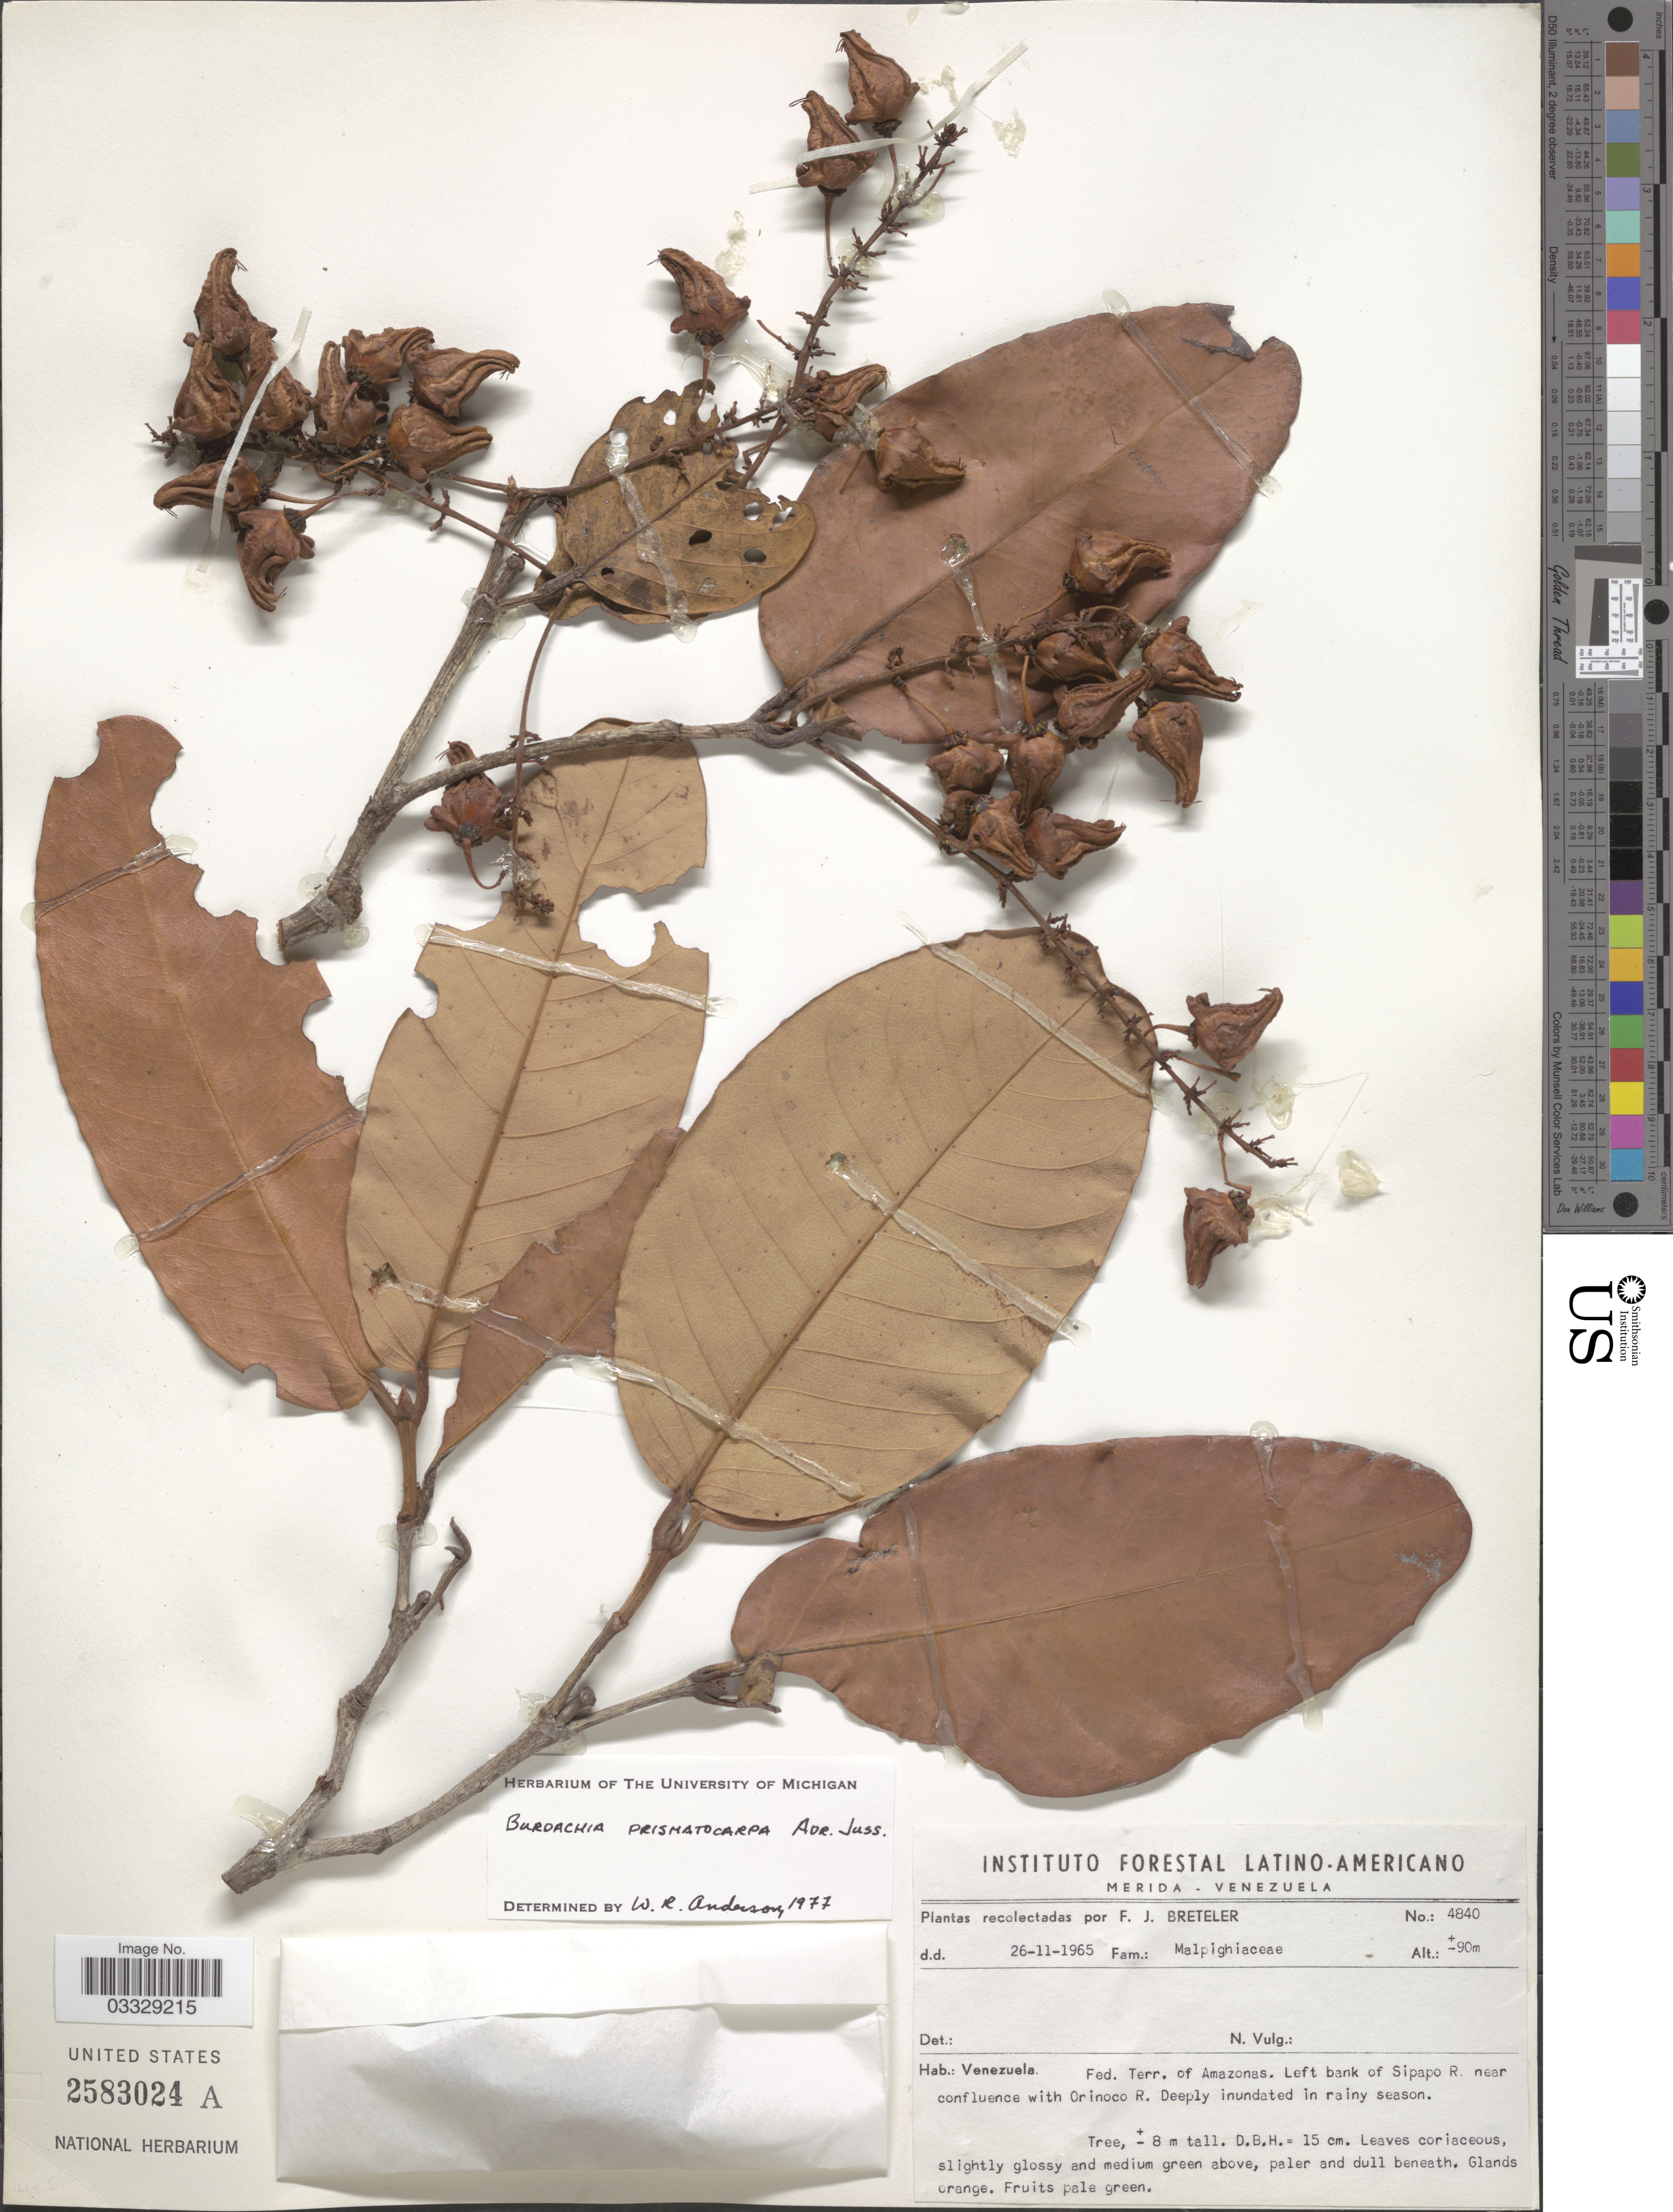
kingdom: Plantae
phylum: Tracheophyta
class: Magnoliopsida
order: Malpighiales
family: Malpighiaceae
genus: Burdachia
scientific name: Burdachia prismatocarpa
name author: A. Juss.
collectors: F. J. Breteler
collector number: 4840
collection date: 1965-11-26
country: Venezuela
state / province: Amazonas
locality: Fed. Terr. of Amazonas. Left bank of Sipapo R. near confluence with Orinoco R.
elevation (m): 90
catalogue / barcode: US 2583024A